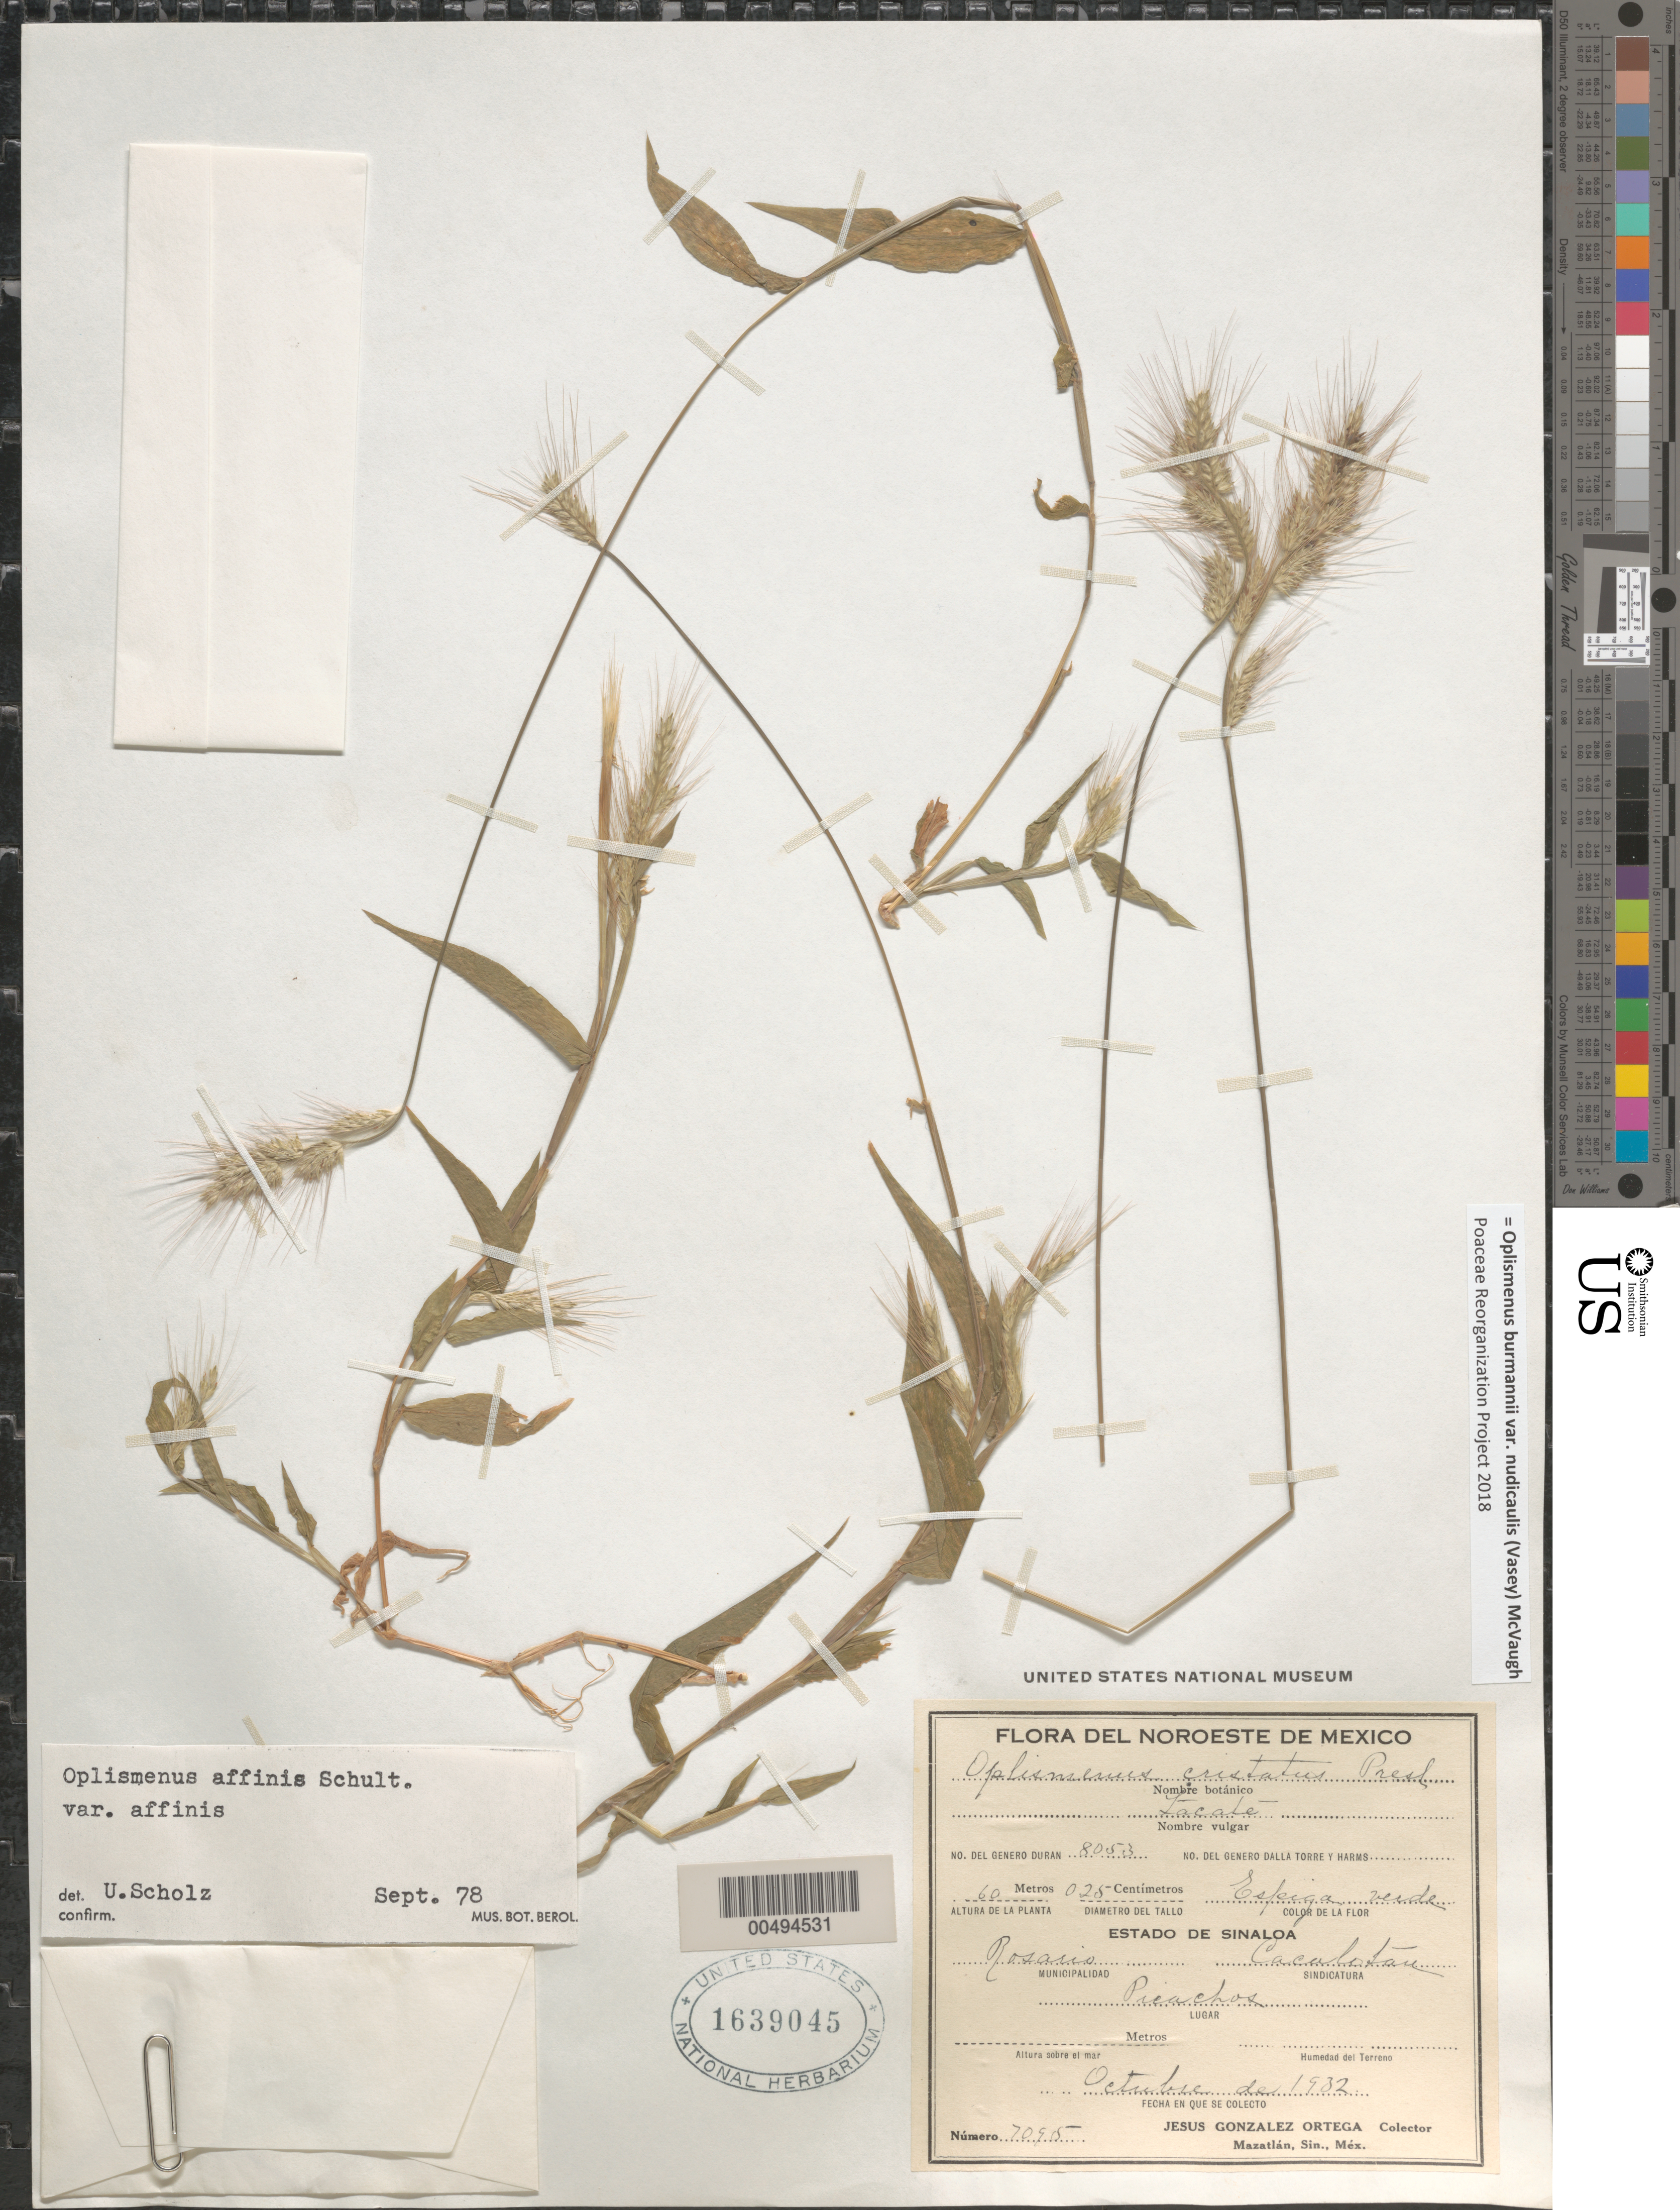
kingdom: Plantae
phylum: Tracheophyta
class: Liliopsida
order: Poales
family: Poaceae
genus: Oplismenus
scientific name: Oplismenus burmannii var. nudicaulis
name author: (Vasey) McVaugh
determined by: Poaceae Reorganization Project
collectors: J. Ortega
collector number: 7095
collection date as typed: Oct 1932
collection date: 1932-10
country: Mexico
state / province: Sinaloa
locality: Mun: Rosario, Caculotan, Picachos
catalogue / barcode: US 1639045